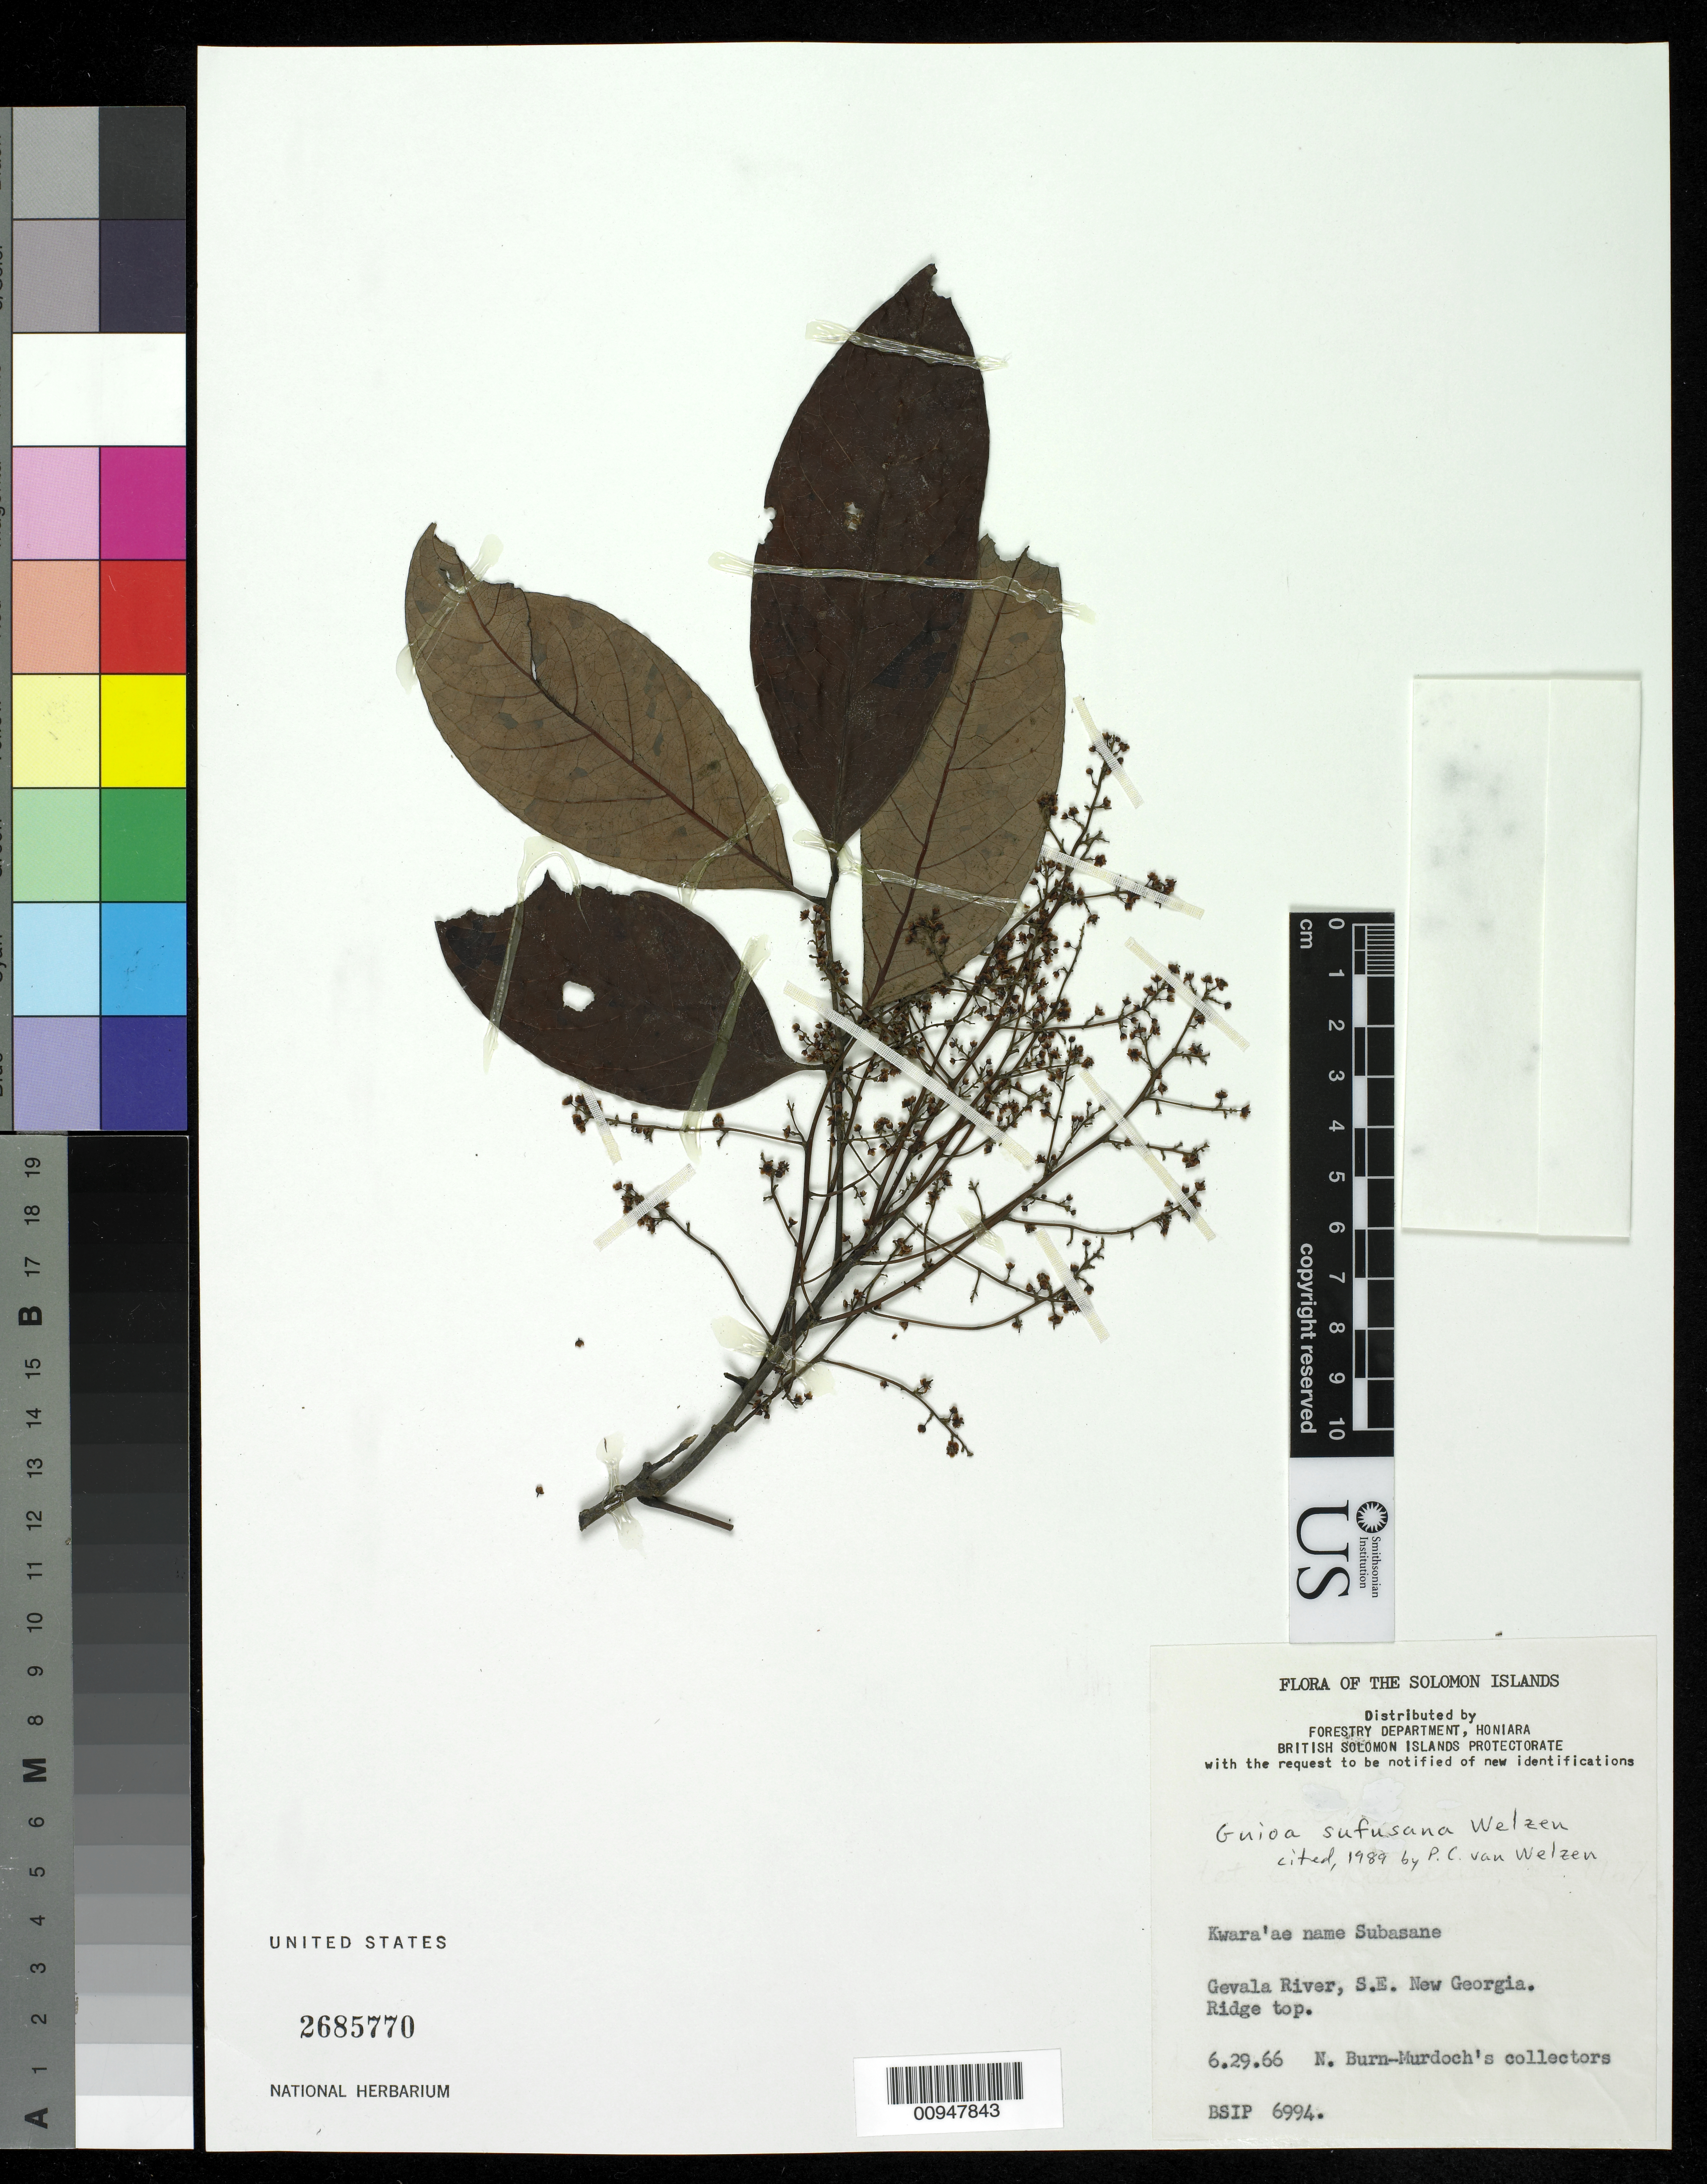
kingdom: Plantae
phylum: Tracheophyta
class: Magnoliopsida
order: Sapindales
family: Sapindaceae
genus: Guioa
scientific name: Guioa sufusana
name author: Welzen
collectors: N. Burn-Murdoch's collectors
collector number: BSIP 6994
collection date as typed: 29 Jun 1966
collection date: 1966-06-29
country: Solomon Islands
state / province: Western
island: New Georgia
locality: Gevala River, S.E. New Georgia, Solomon I.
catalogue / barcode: US 2685770